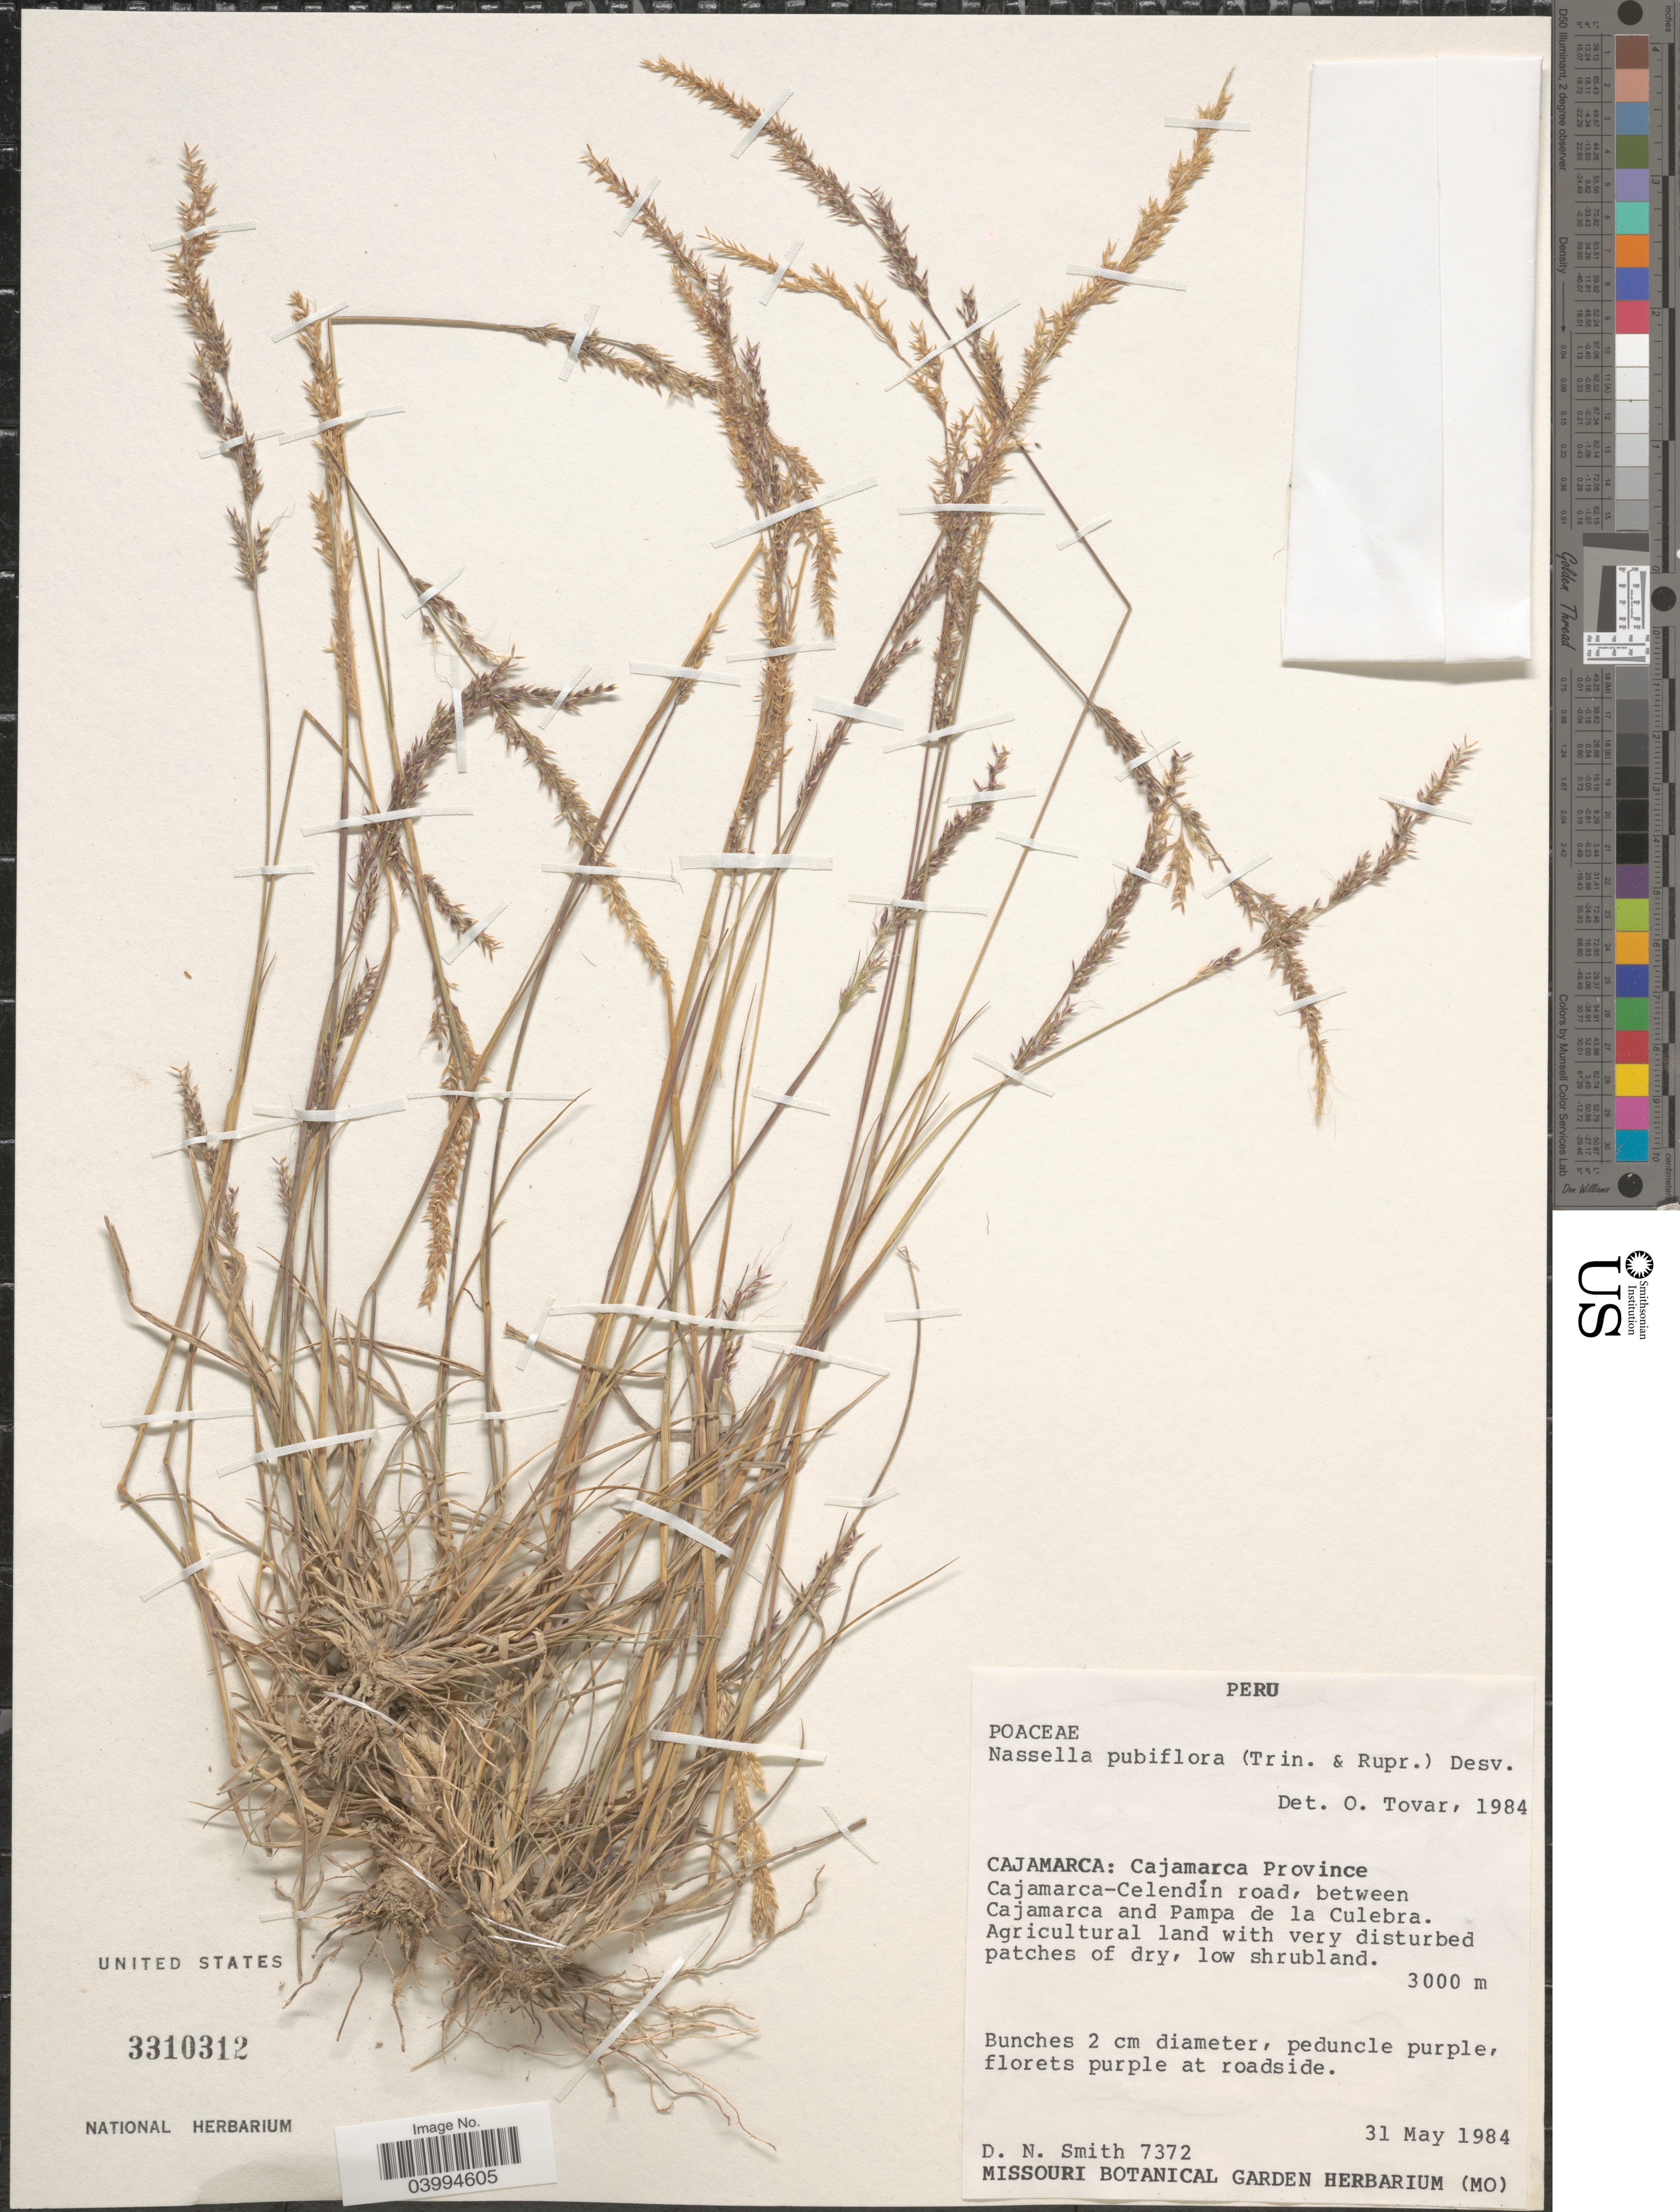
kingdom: Plantae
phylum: Tracheophyta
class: Liliopsida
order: Poales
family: Poaceae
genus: Nassella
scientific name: Nassella pubiflora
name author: (Trin. & Rupr.) É. Desv.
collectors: D. Smith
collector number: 7372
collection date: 1984-05-31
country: Peru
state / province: Cajamarca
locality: Cajamarca Province. Cajamarca-Celendín road, between Cajamarca and Pampa de la Culebra.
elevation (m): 3000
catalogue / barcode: US 3310312